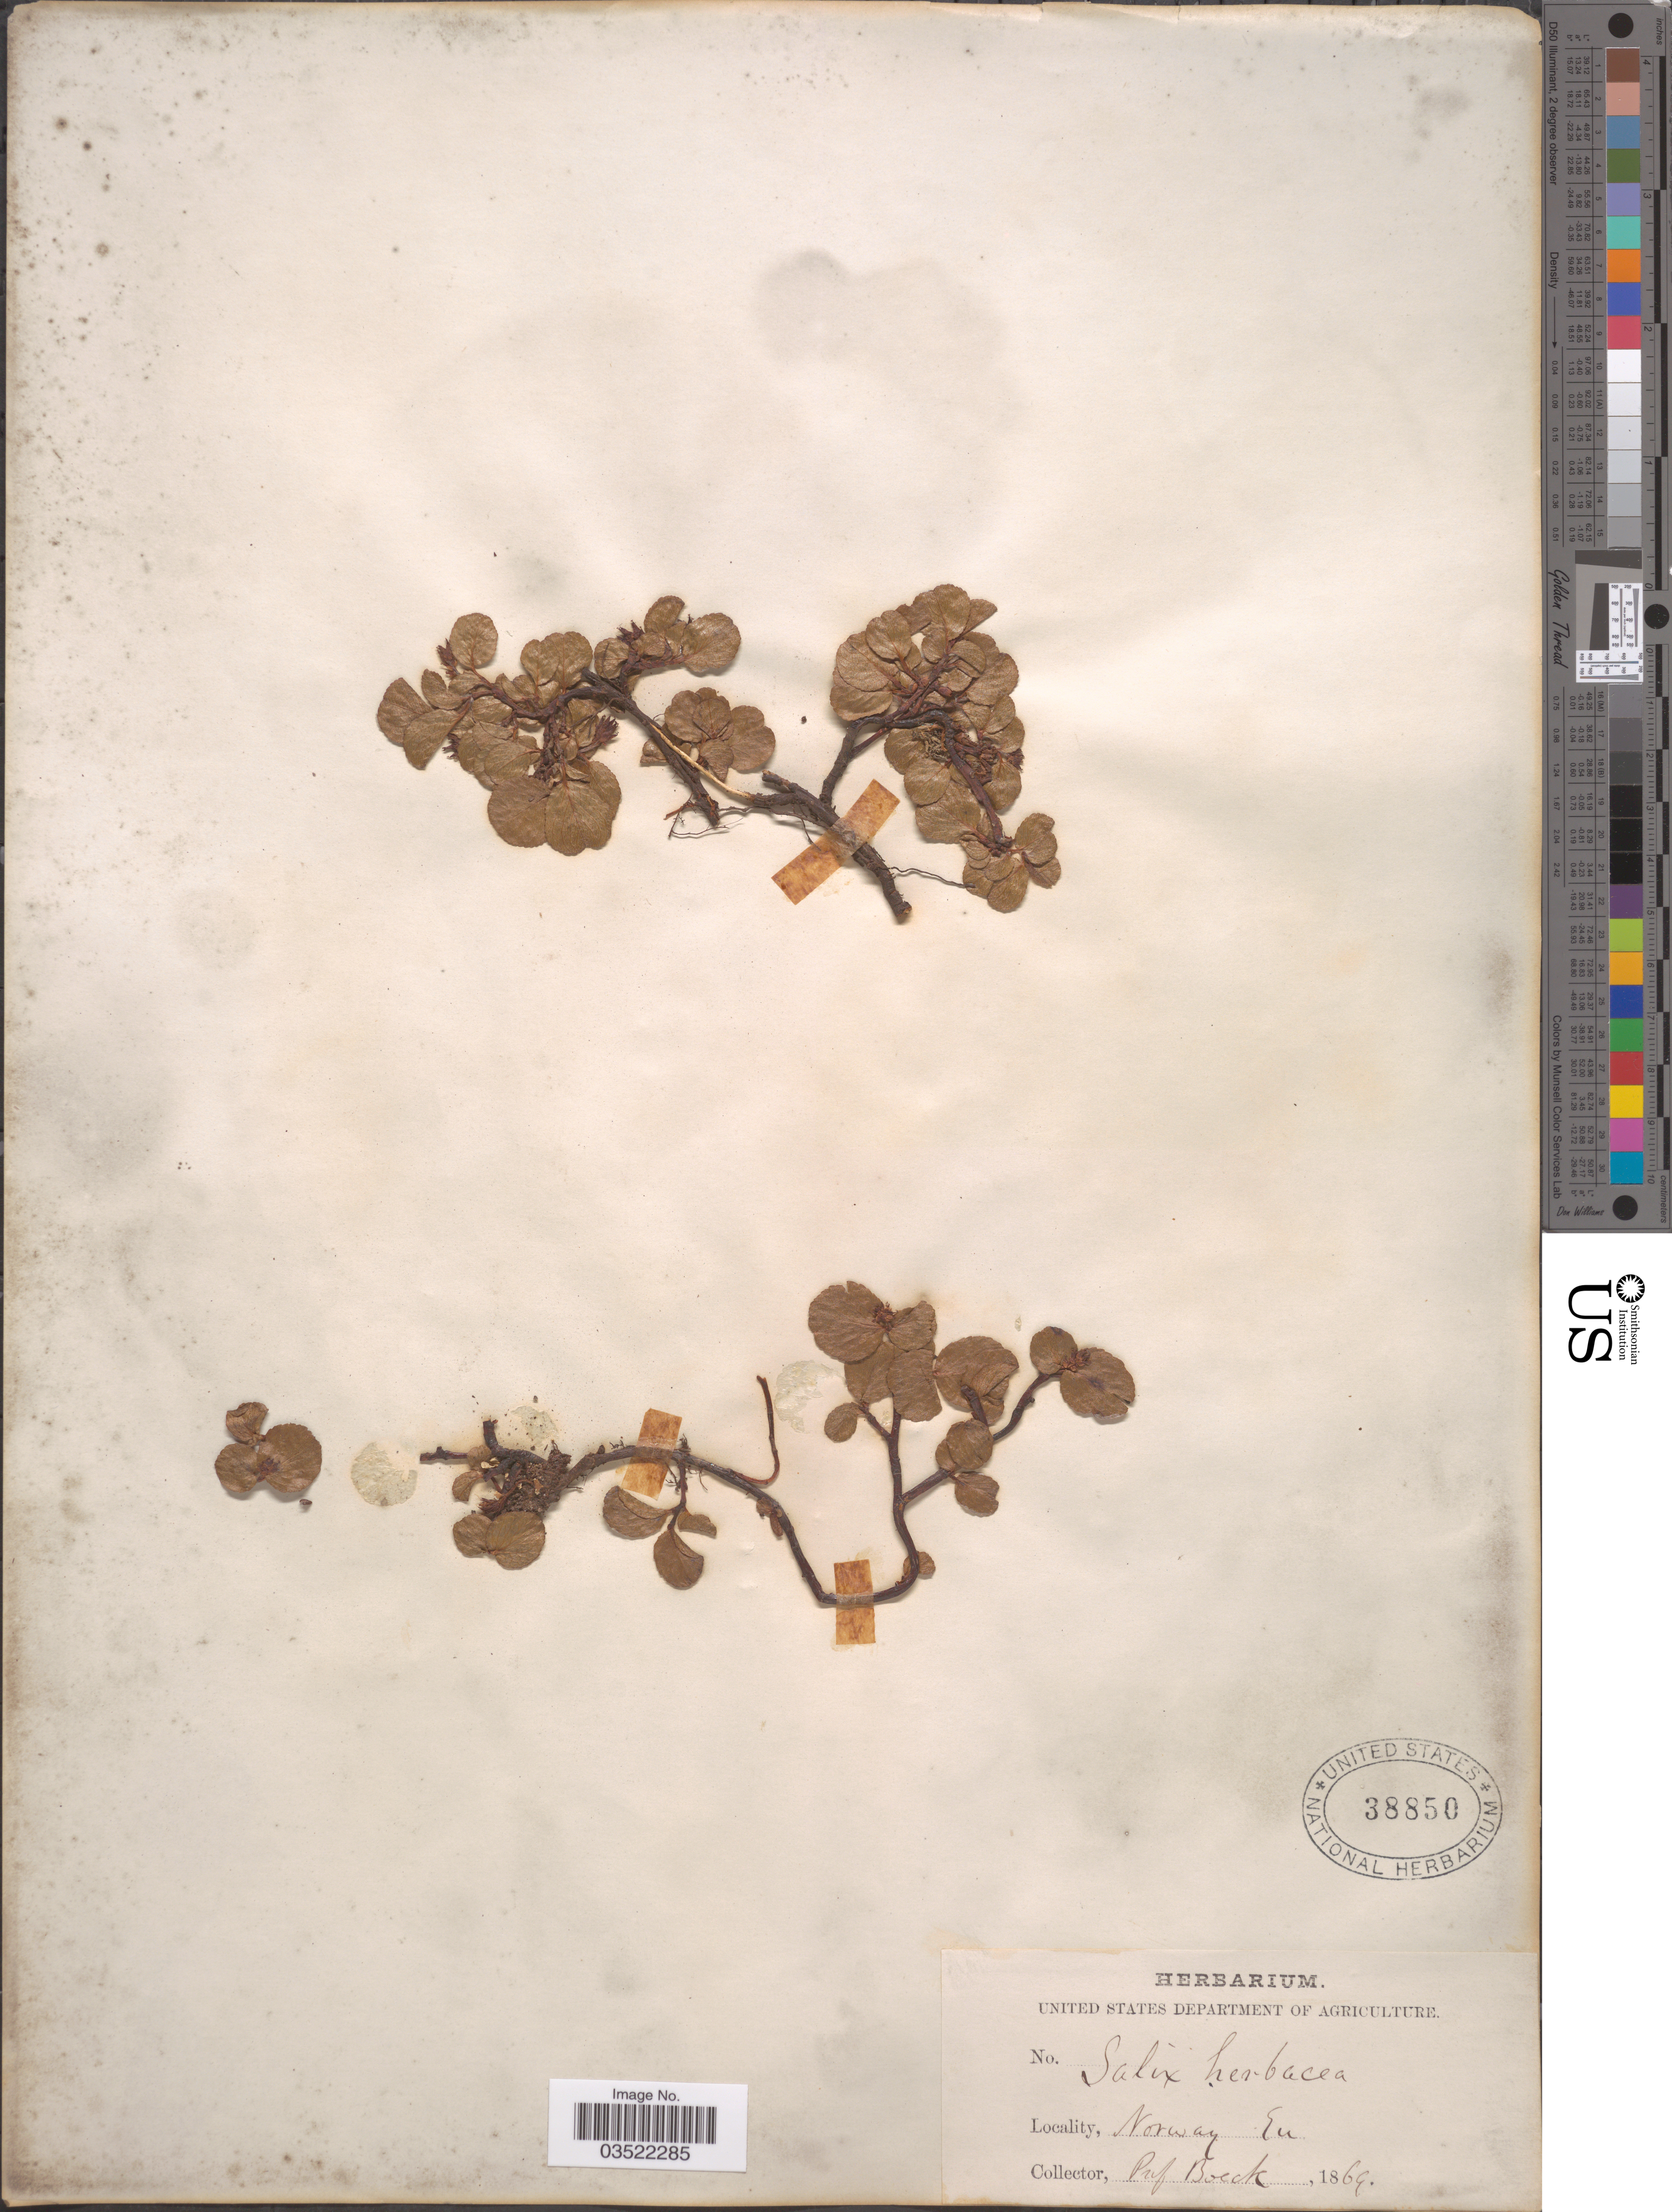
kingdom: Plantae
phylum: Tracheophyta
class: Magnoliopsida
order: Malpighiales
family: Salicaceae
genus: Salix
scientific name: Salix herbacea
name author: L.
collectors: Prof. Boeck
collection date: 1869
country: Norway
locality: Eu.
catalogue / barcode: US 38850